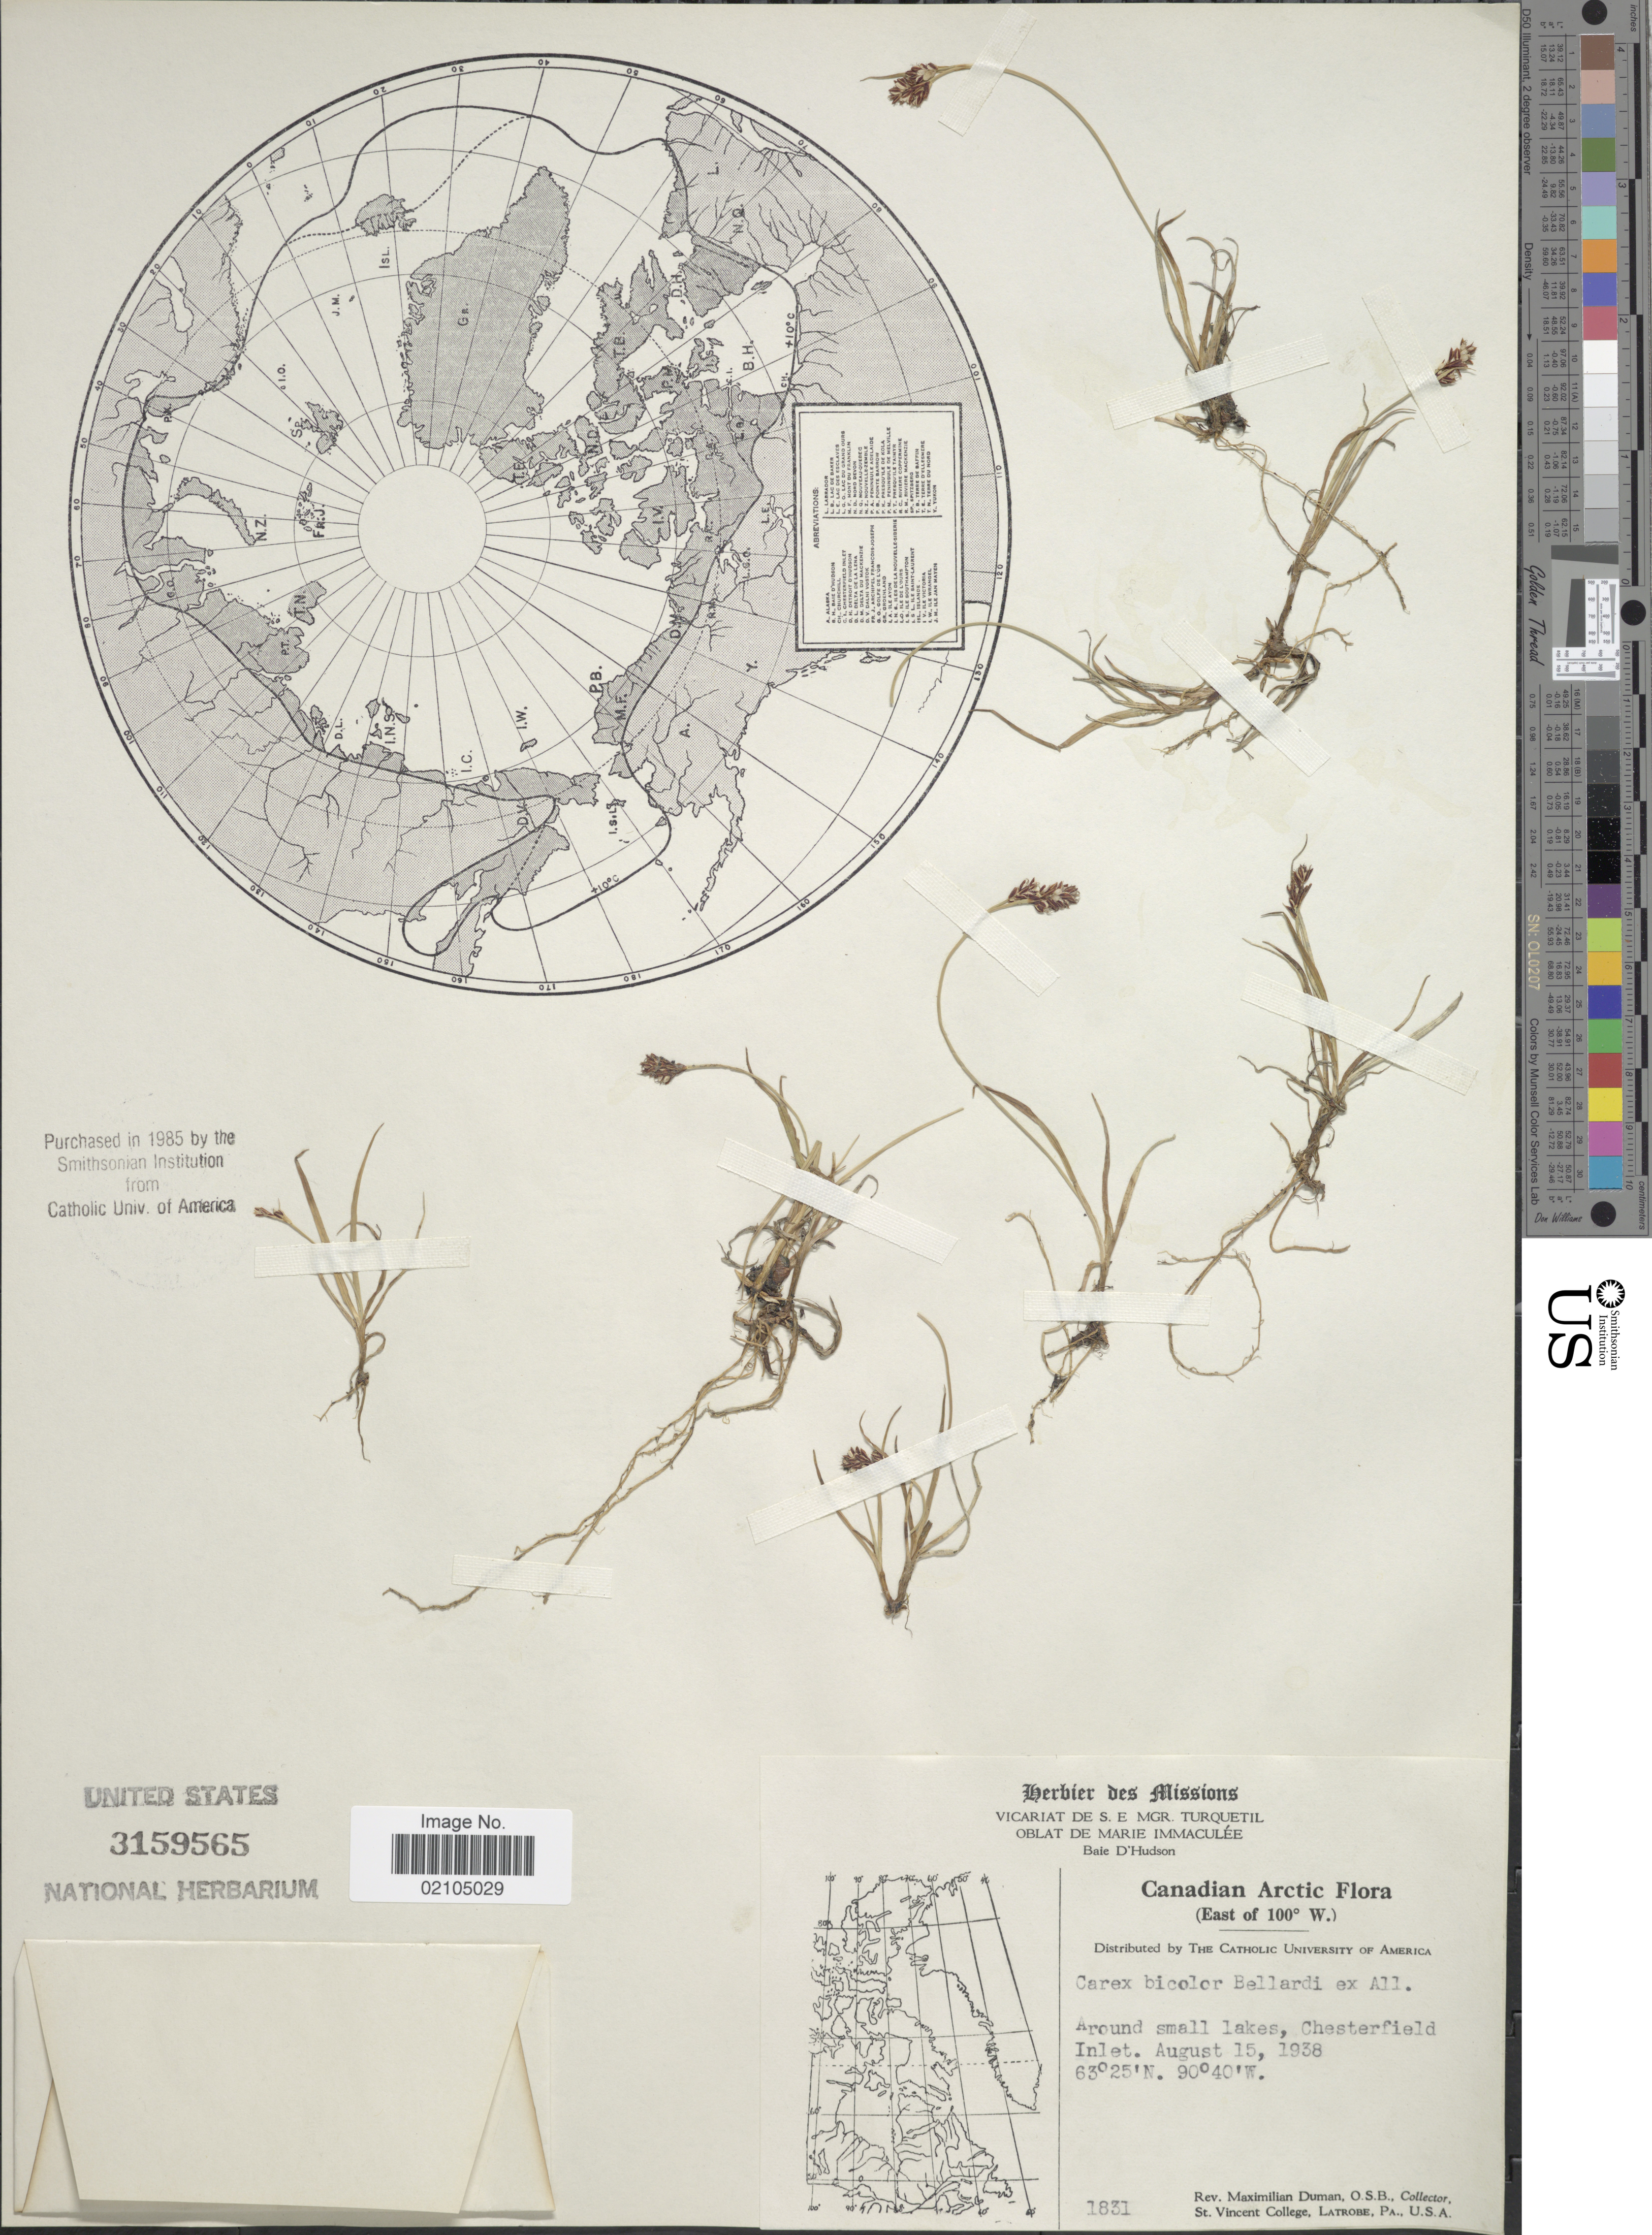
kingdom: Plantae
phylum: Tracheophyta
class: Liliopsida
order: Poales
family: Cyperaceae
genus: Carex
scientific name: Carex bicolor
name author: Bellardi ex All.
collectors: M. Duman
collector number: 1831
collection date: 1938-08-15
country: Canada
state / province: Nunavut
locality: Canadian Arctic. (East of 100º W.) Around small lakes, Chesterfield Inlet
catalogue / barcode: US 3159565